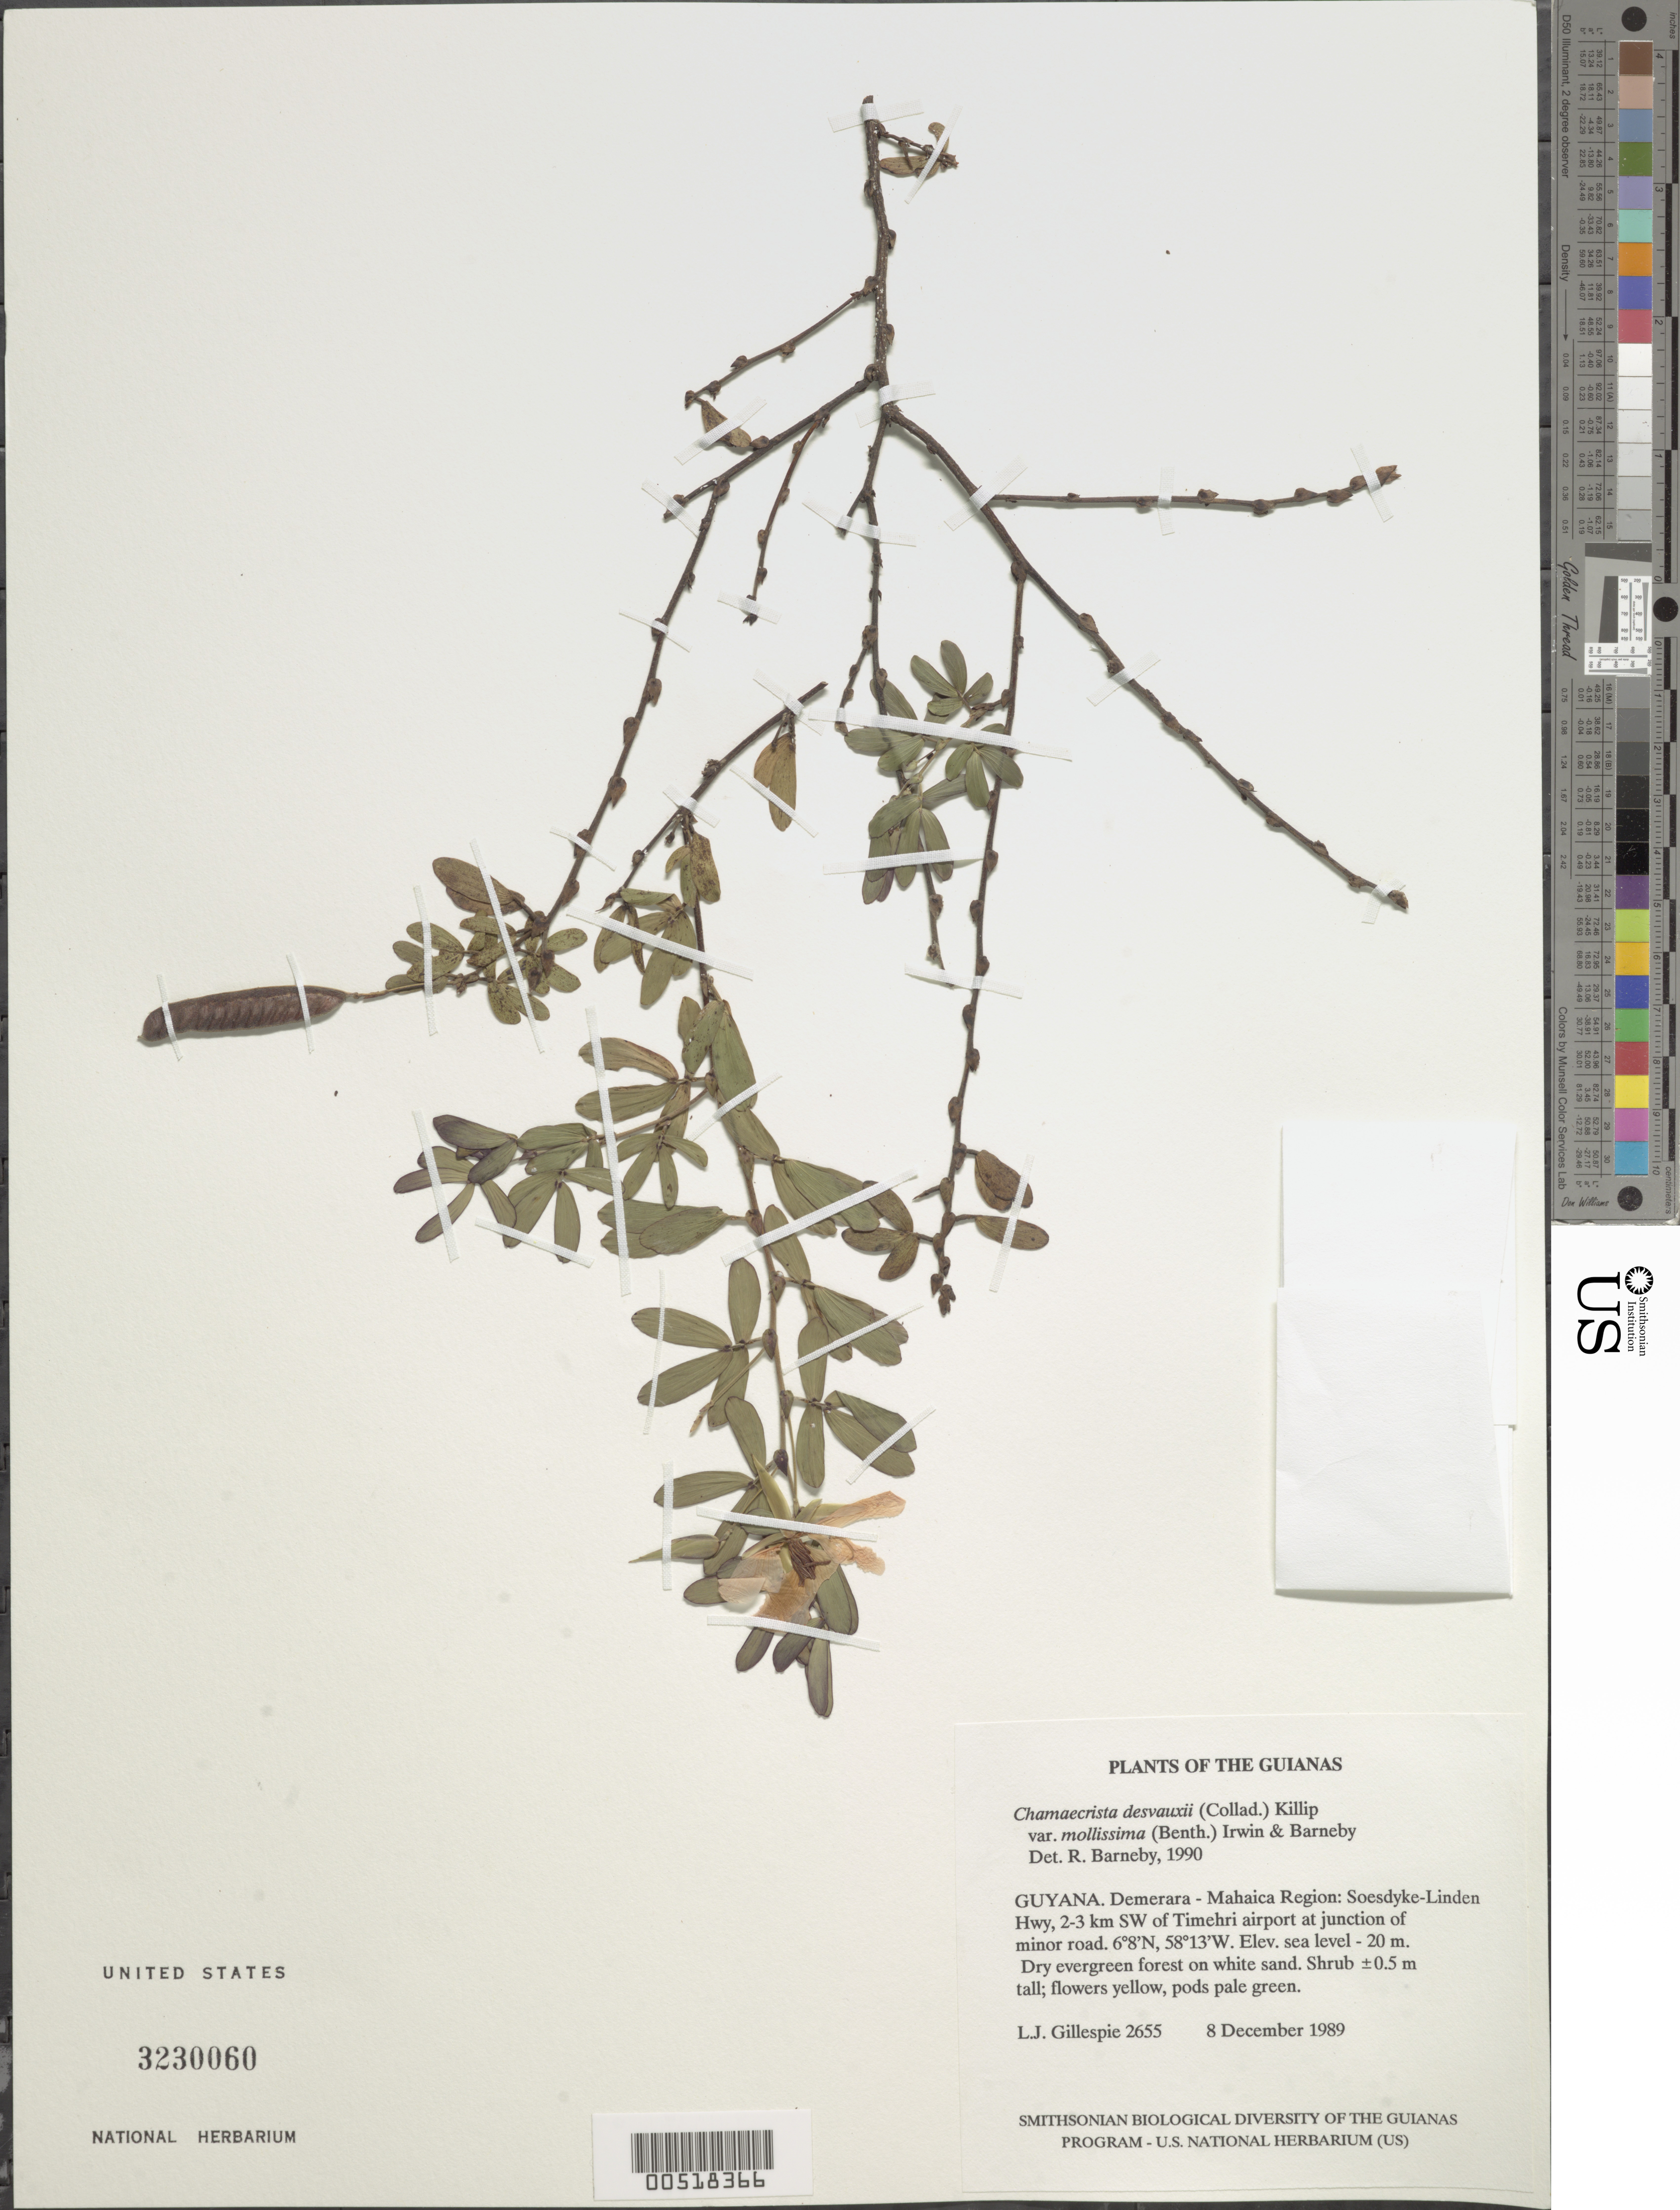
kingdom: Plantae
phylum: Tracheophyta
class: Magnoliopsida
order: Fabales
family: Fabaceae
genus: Chamaecrista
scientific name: Chamaecrista desvauxii var. mollissima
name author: (Benth.) H.S. Irwin & Barneby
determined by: Barneby, Rupert C., (NY)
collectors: L. J. Gillespie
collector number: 2655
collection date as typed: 8 December 1989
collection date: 1989-12-08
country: Guyana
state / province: Demerara-Mahaica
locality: Soesdyke-Linden Hwy, 2-3 km SW of Timehri airport at junction of minor road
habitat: Dry evergreen forest on white sand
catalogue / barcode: US 3230060